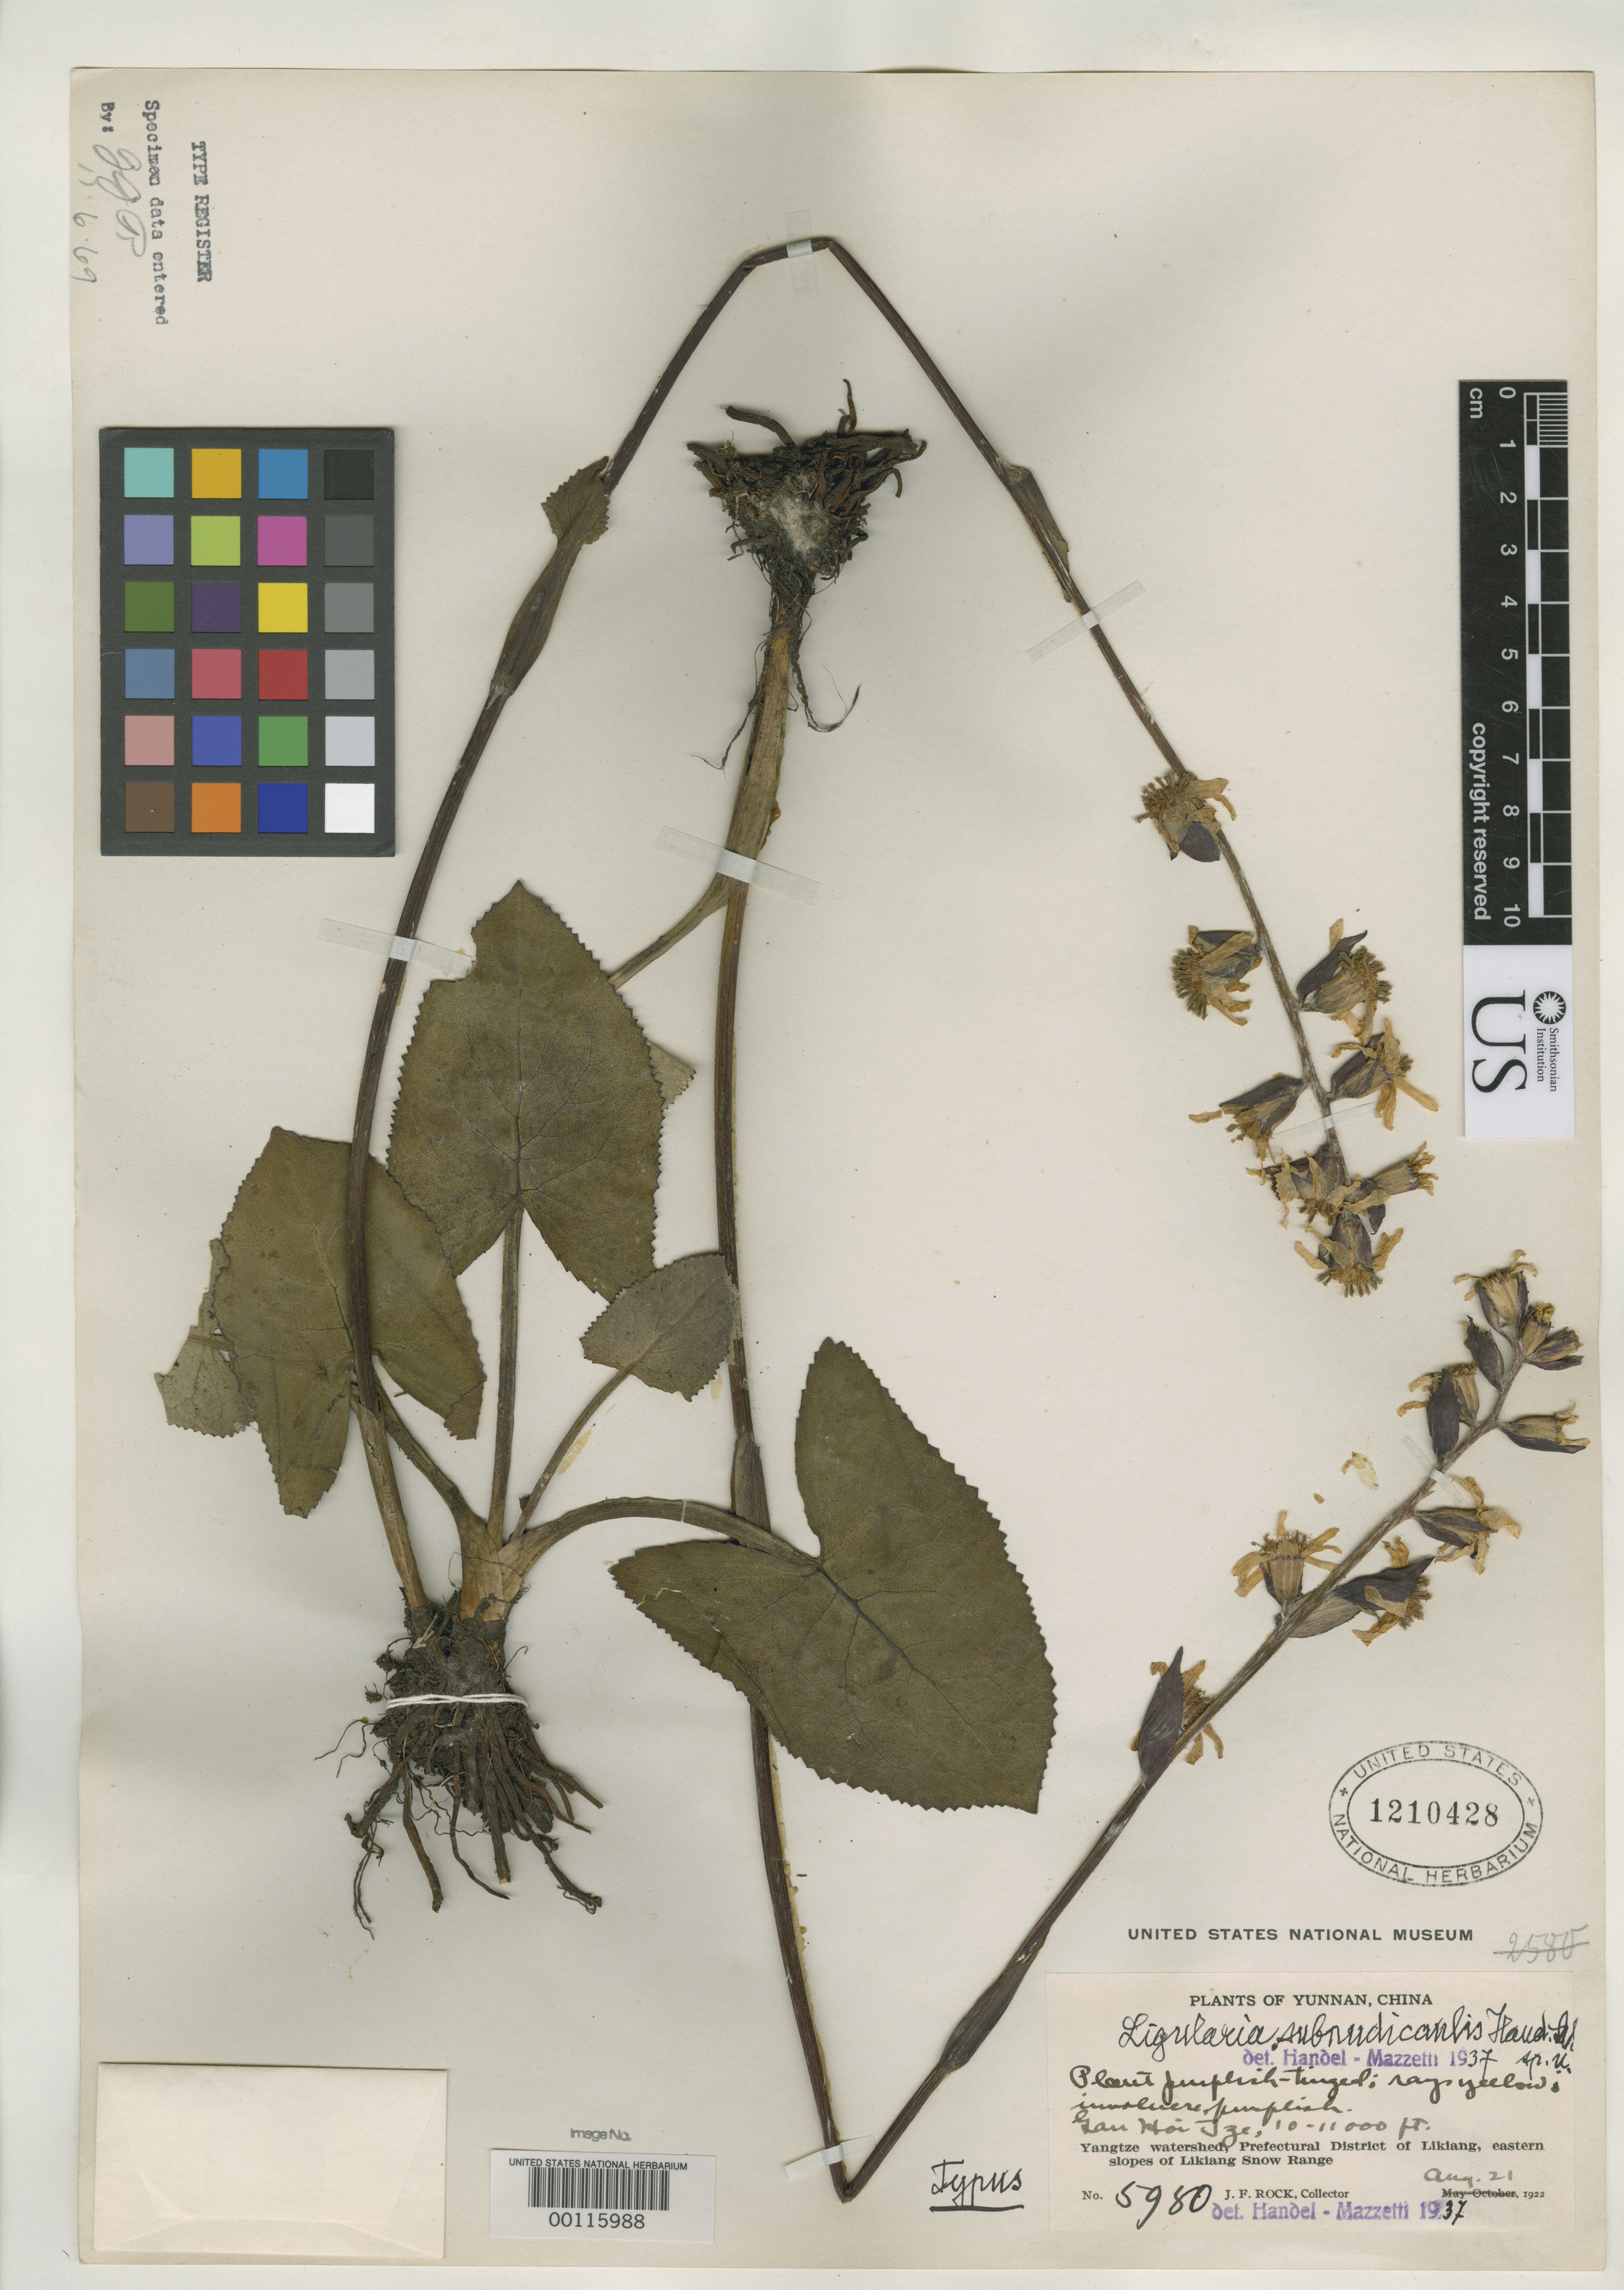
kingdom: Plantae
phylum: Tracheophyta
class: Magnoliopsida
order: Asterales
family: Asteraceae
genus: Ligularia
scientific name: Ligularia subnudicaulis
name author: Hand.-Mazz.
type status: Isotype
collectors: J. F. Rock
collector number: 5980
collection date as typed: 21 Aug 1922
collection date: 1922-08-21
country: China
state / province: Yunnan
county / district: Likiang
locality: Likiang, Gan Hoi Tze.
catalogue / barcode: US 1210428